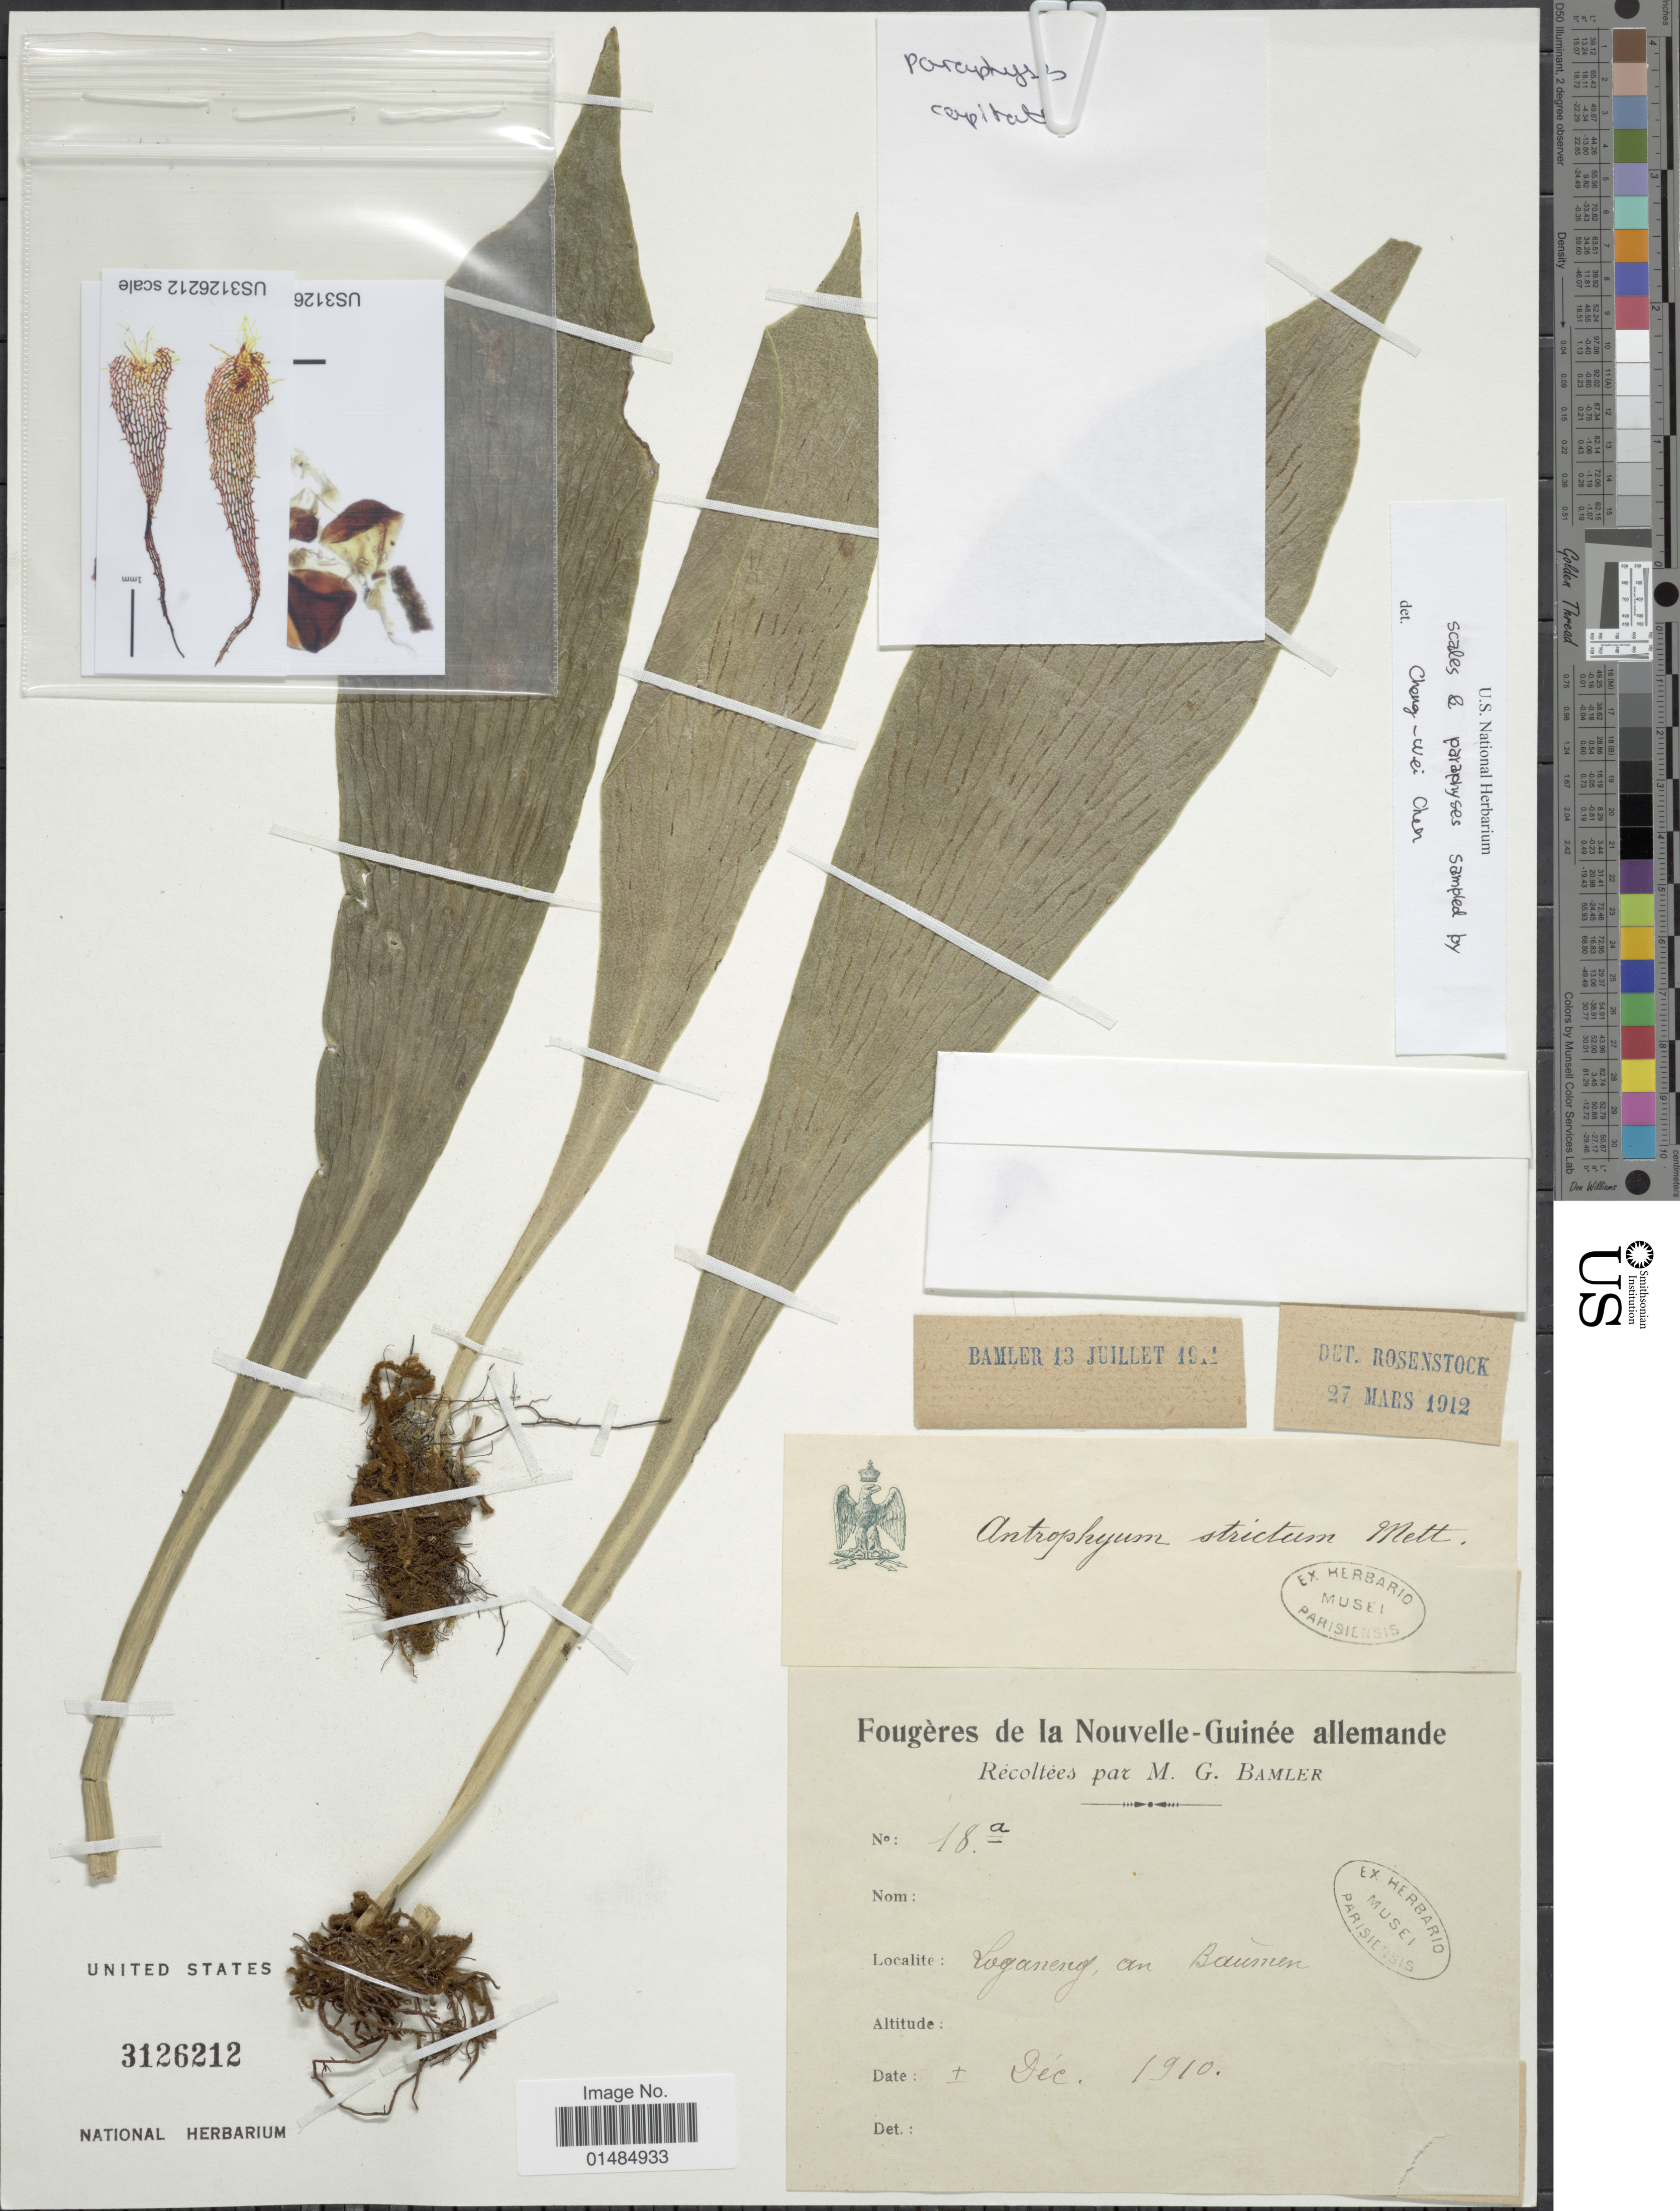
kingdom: Plantae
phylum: Tracheophyta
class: Polypodiopsida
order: Polypodiales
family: Pteridaceae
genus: Antrophyum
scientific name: Antrophyum strictum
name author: Mett.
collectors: M. Bamler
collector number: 18a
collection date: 1910-12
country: Papua New Guinea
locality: La Nouvelle - Guinée allemande, Loganeng, an Baumen [interpreted]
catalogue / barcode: US 2136212